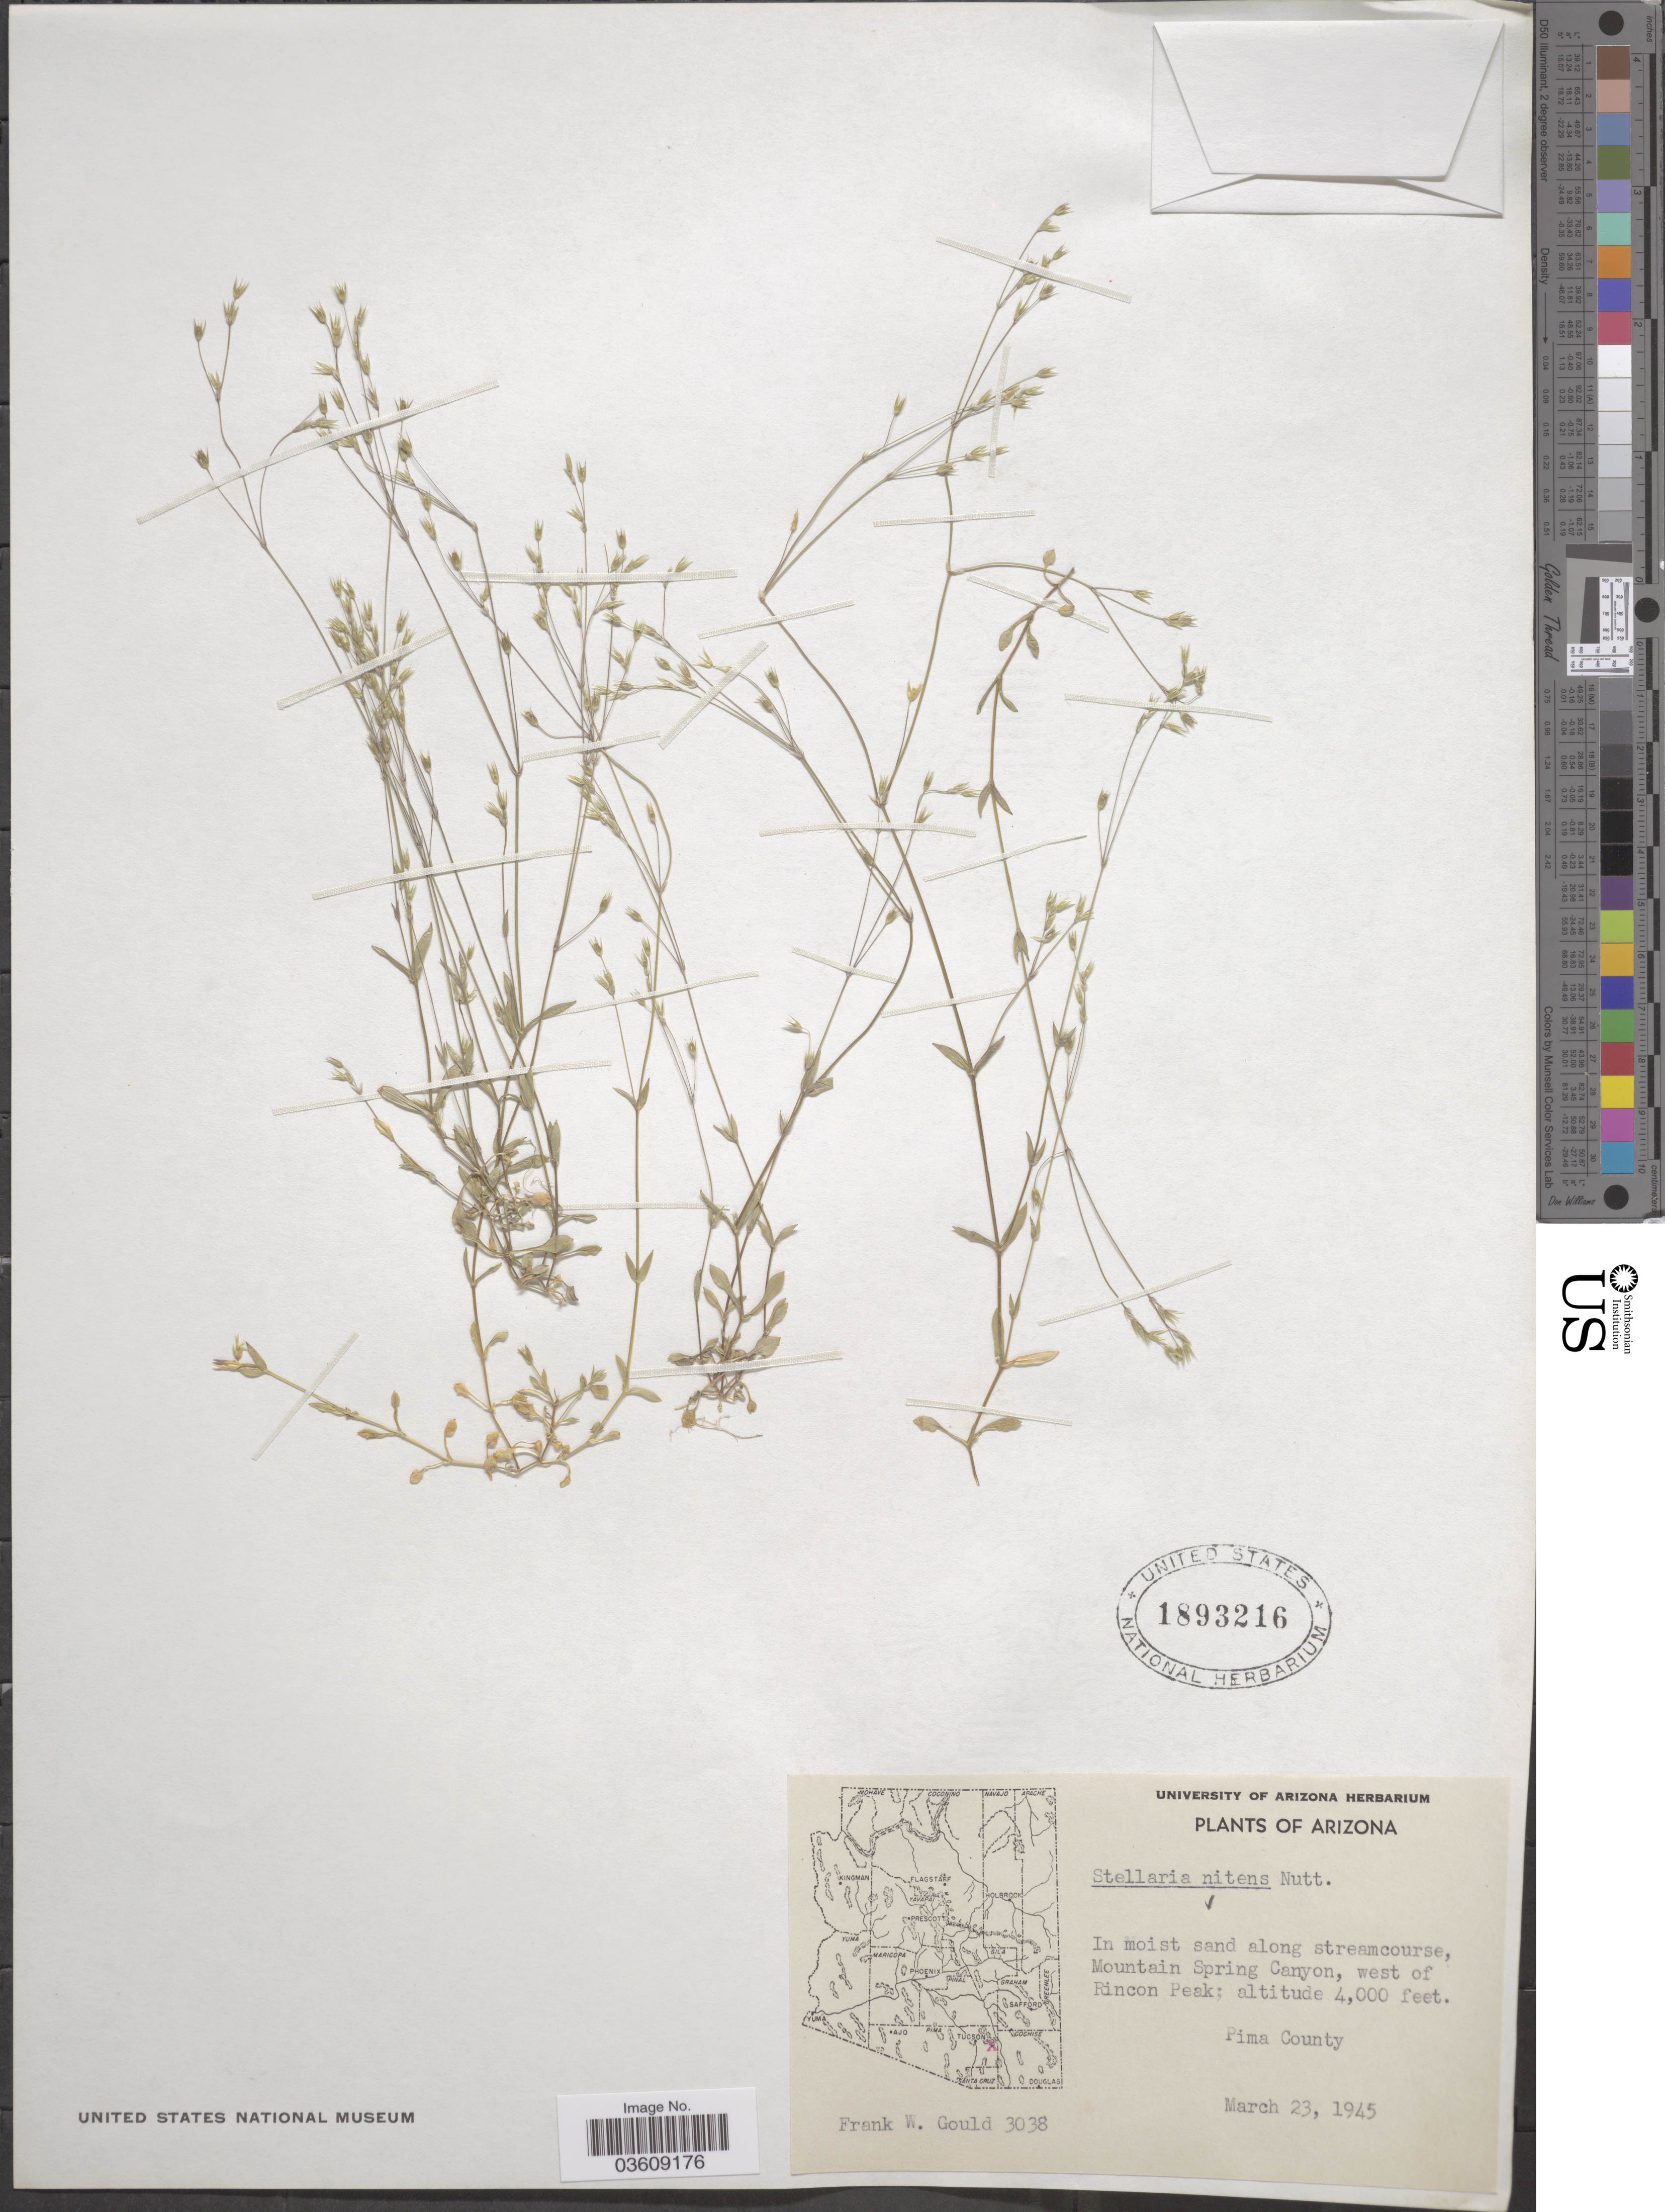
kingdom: Plantae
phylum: Tracheophyta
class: Magnoliopsida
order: Caryophyllales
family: Caryophyllaceae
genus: Stellaria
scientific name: Stellaria nitens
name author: Nutt.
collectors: F. W. Gould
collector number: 3038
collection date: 1945-03-23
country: United States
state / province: Arizona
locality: Along streamcourse, Mountain Spring Canyon, west of Rincon Peak. Pima County.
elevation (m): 1219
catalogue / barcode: US 1893216